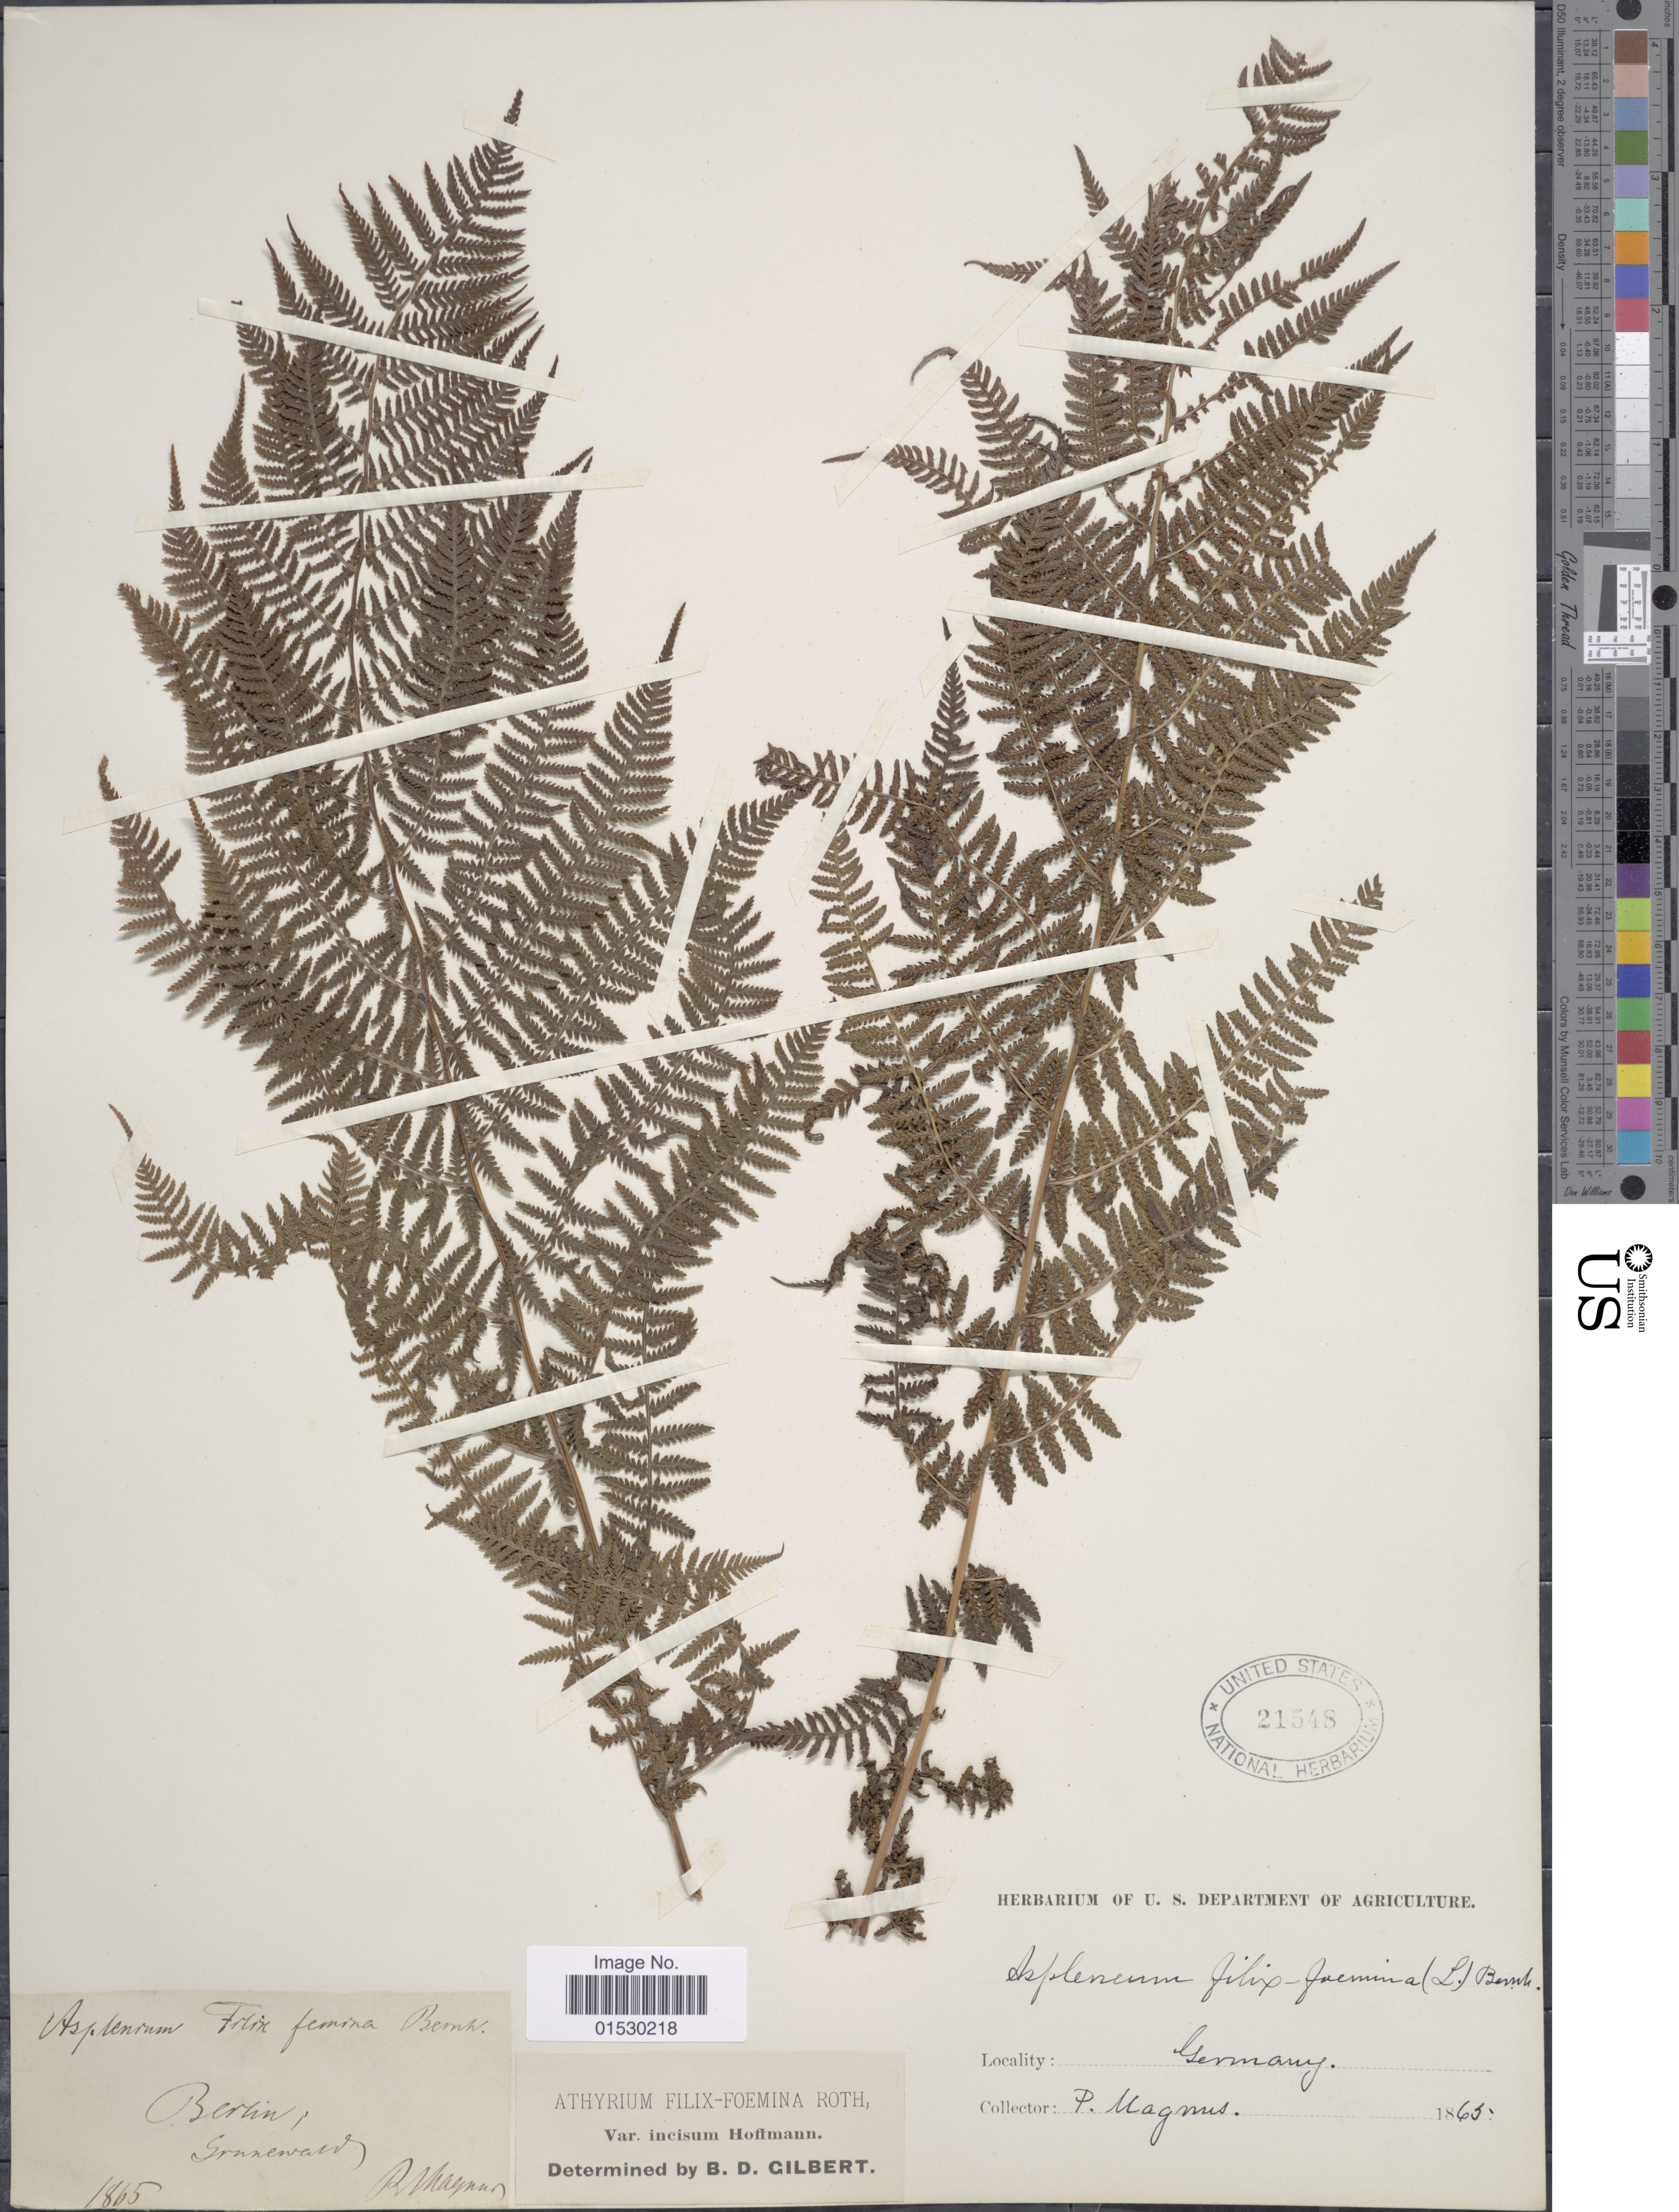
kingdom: Plantae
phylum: Tracheophyta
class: Polypodiopsida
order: Polypodiales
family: Athyriaceae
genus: Athyrium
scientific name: Athyrium filix-femina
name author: (L.) Roth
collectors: P. W. Magnus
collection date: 1865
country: Germany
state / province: Berlin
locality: Berlin, Grunevald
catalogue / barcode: US 21548